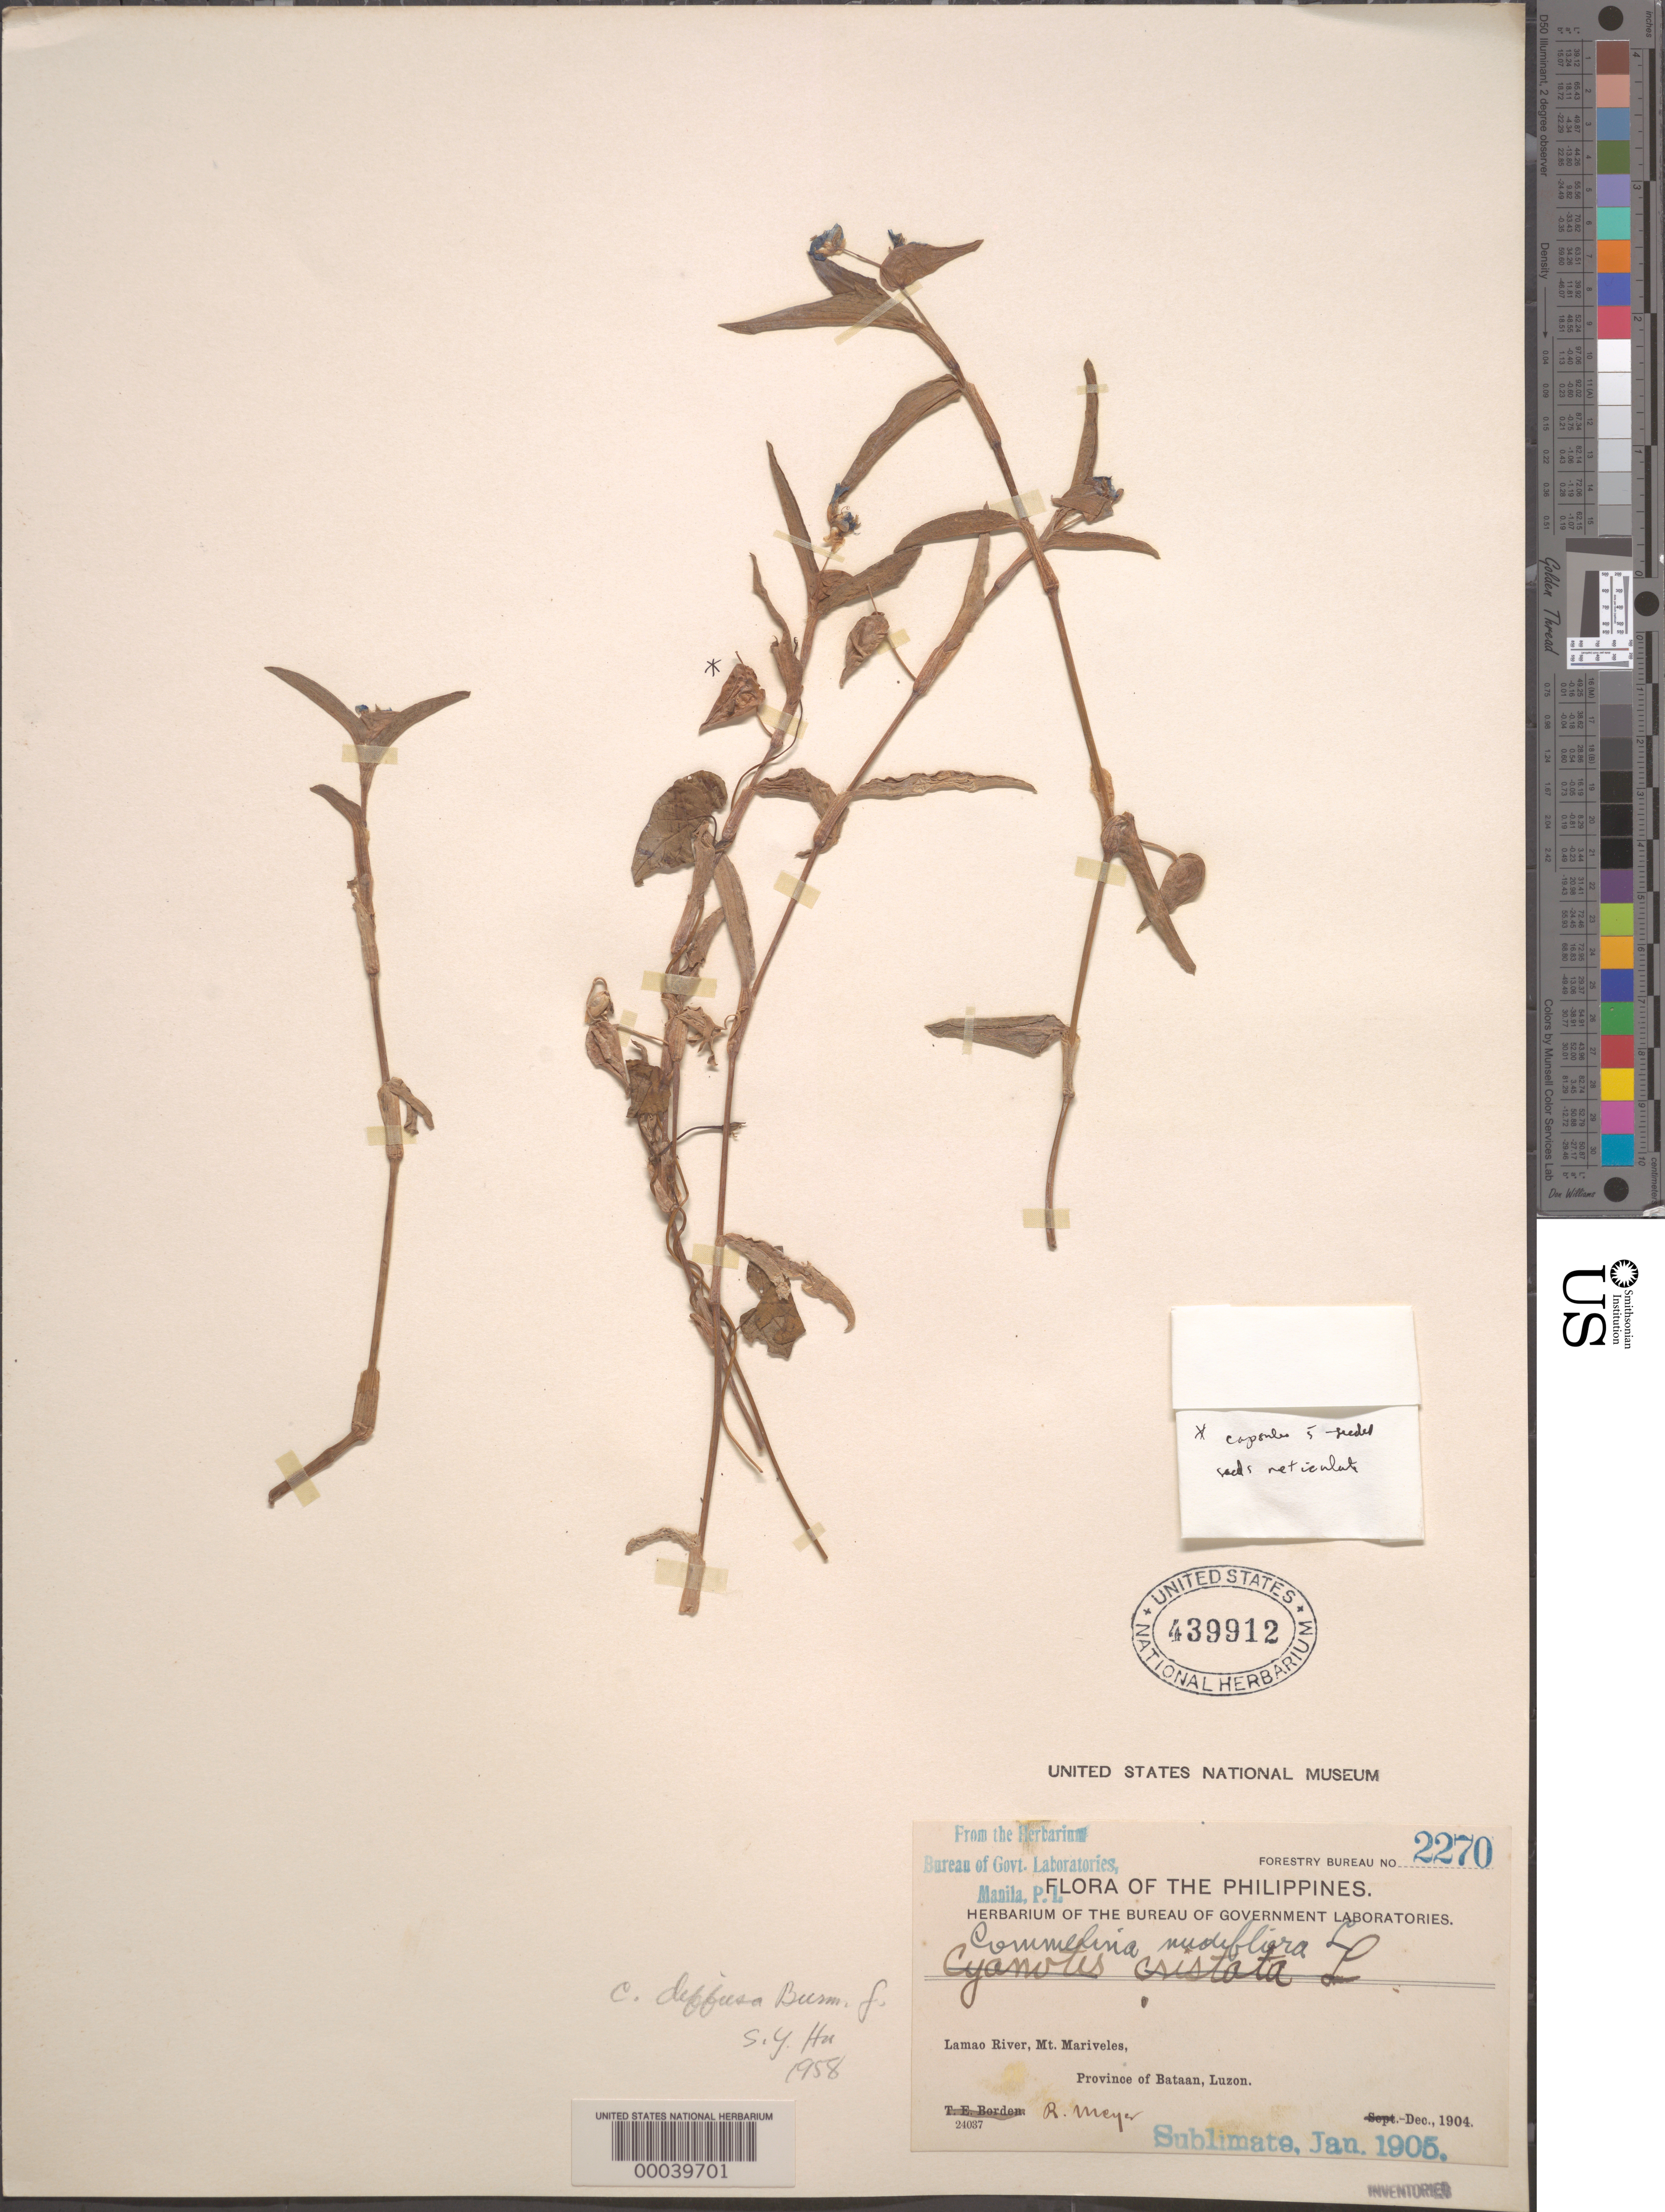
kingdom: Plantae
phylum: Tracheophyta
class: Liliopsida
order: Commelinales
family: Commelinaceae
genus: Commelina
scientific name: Commelina diffusa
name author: Burm. f.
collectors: R. Meyer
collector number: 2270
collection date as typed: Jan 1905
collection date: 1905-01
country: Philippines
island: Luzon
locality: Lamao river, mt. mariveles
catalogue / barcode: US 439912